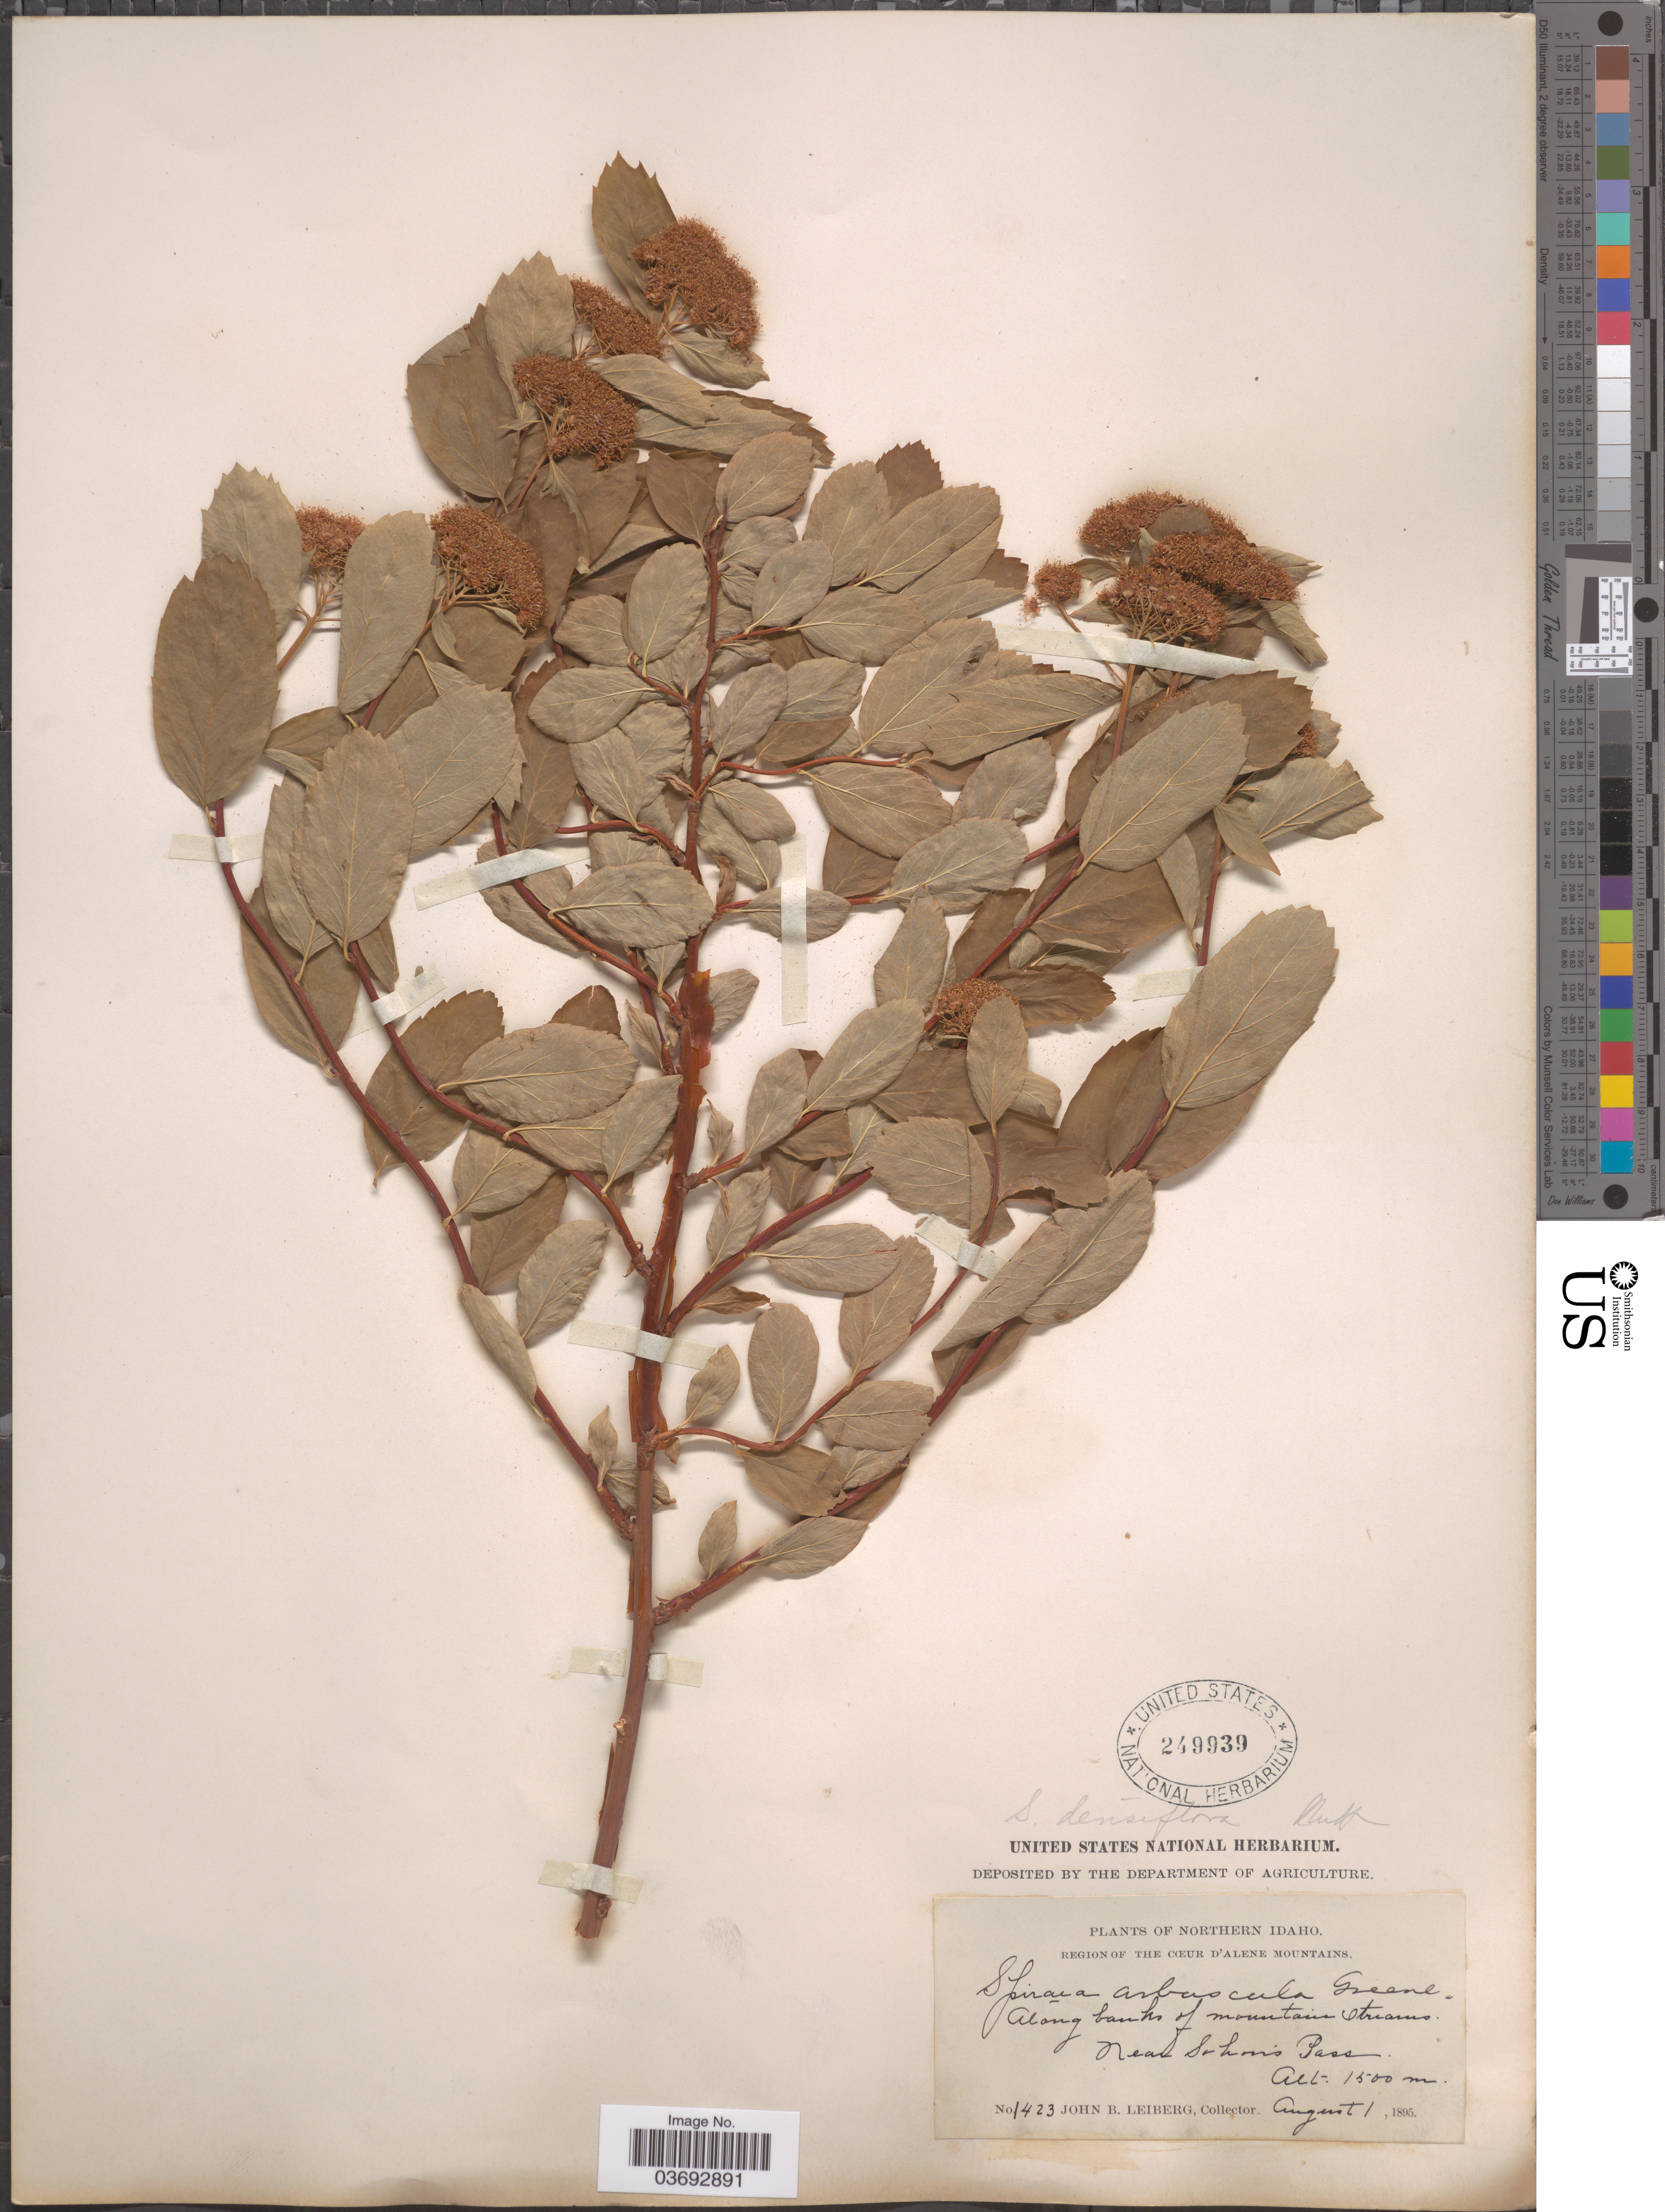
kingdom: Plantae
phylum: Tracheophyta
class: Magnoliopsida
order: Rosales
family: Rosaceae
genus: Spiraea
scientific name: Spiraea splendens var. splendens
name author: Baumann ex K. Koch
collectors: J. B. Leiberg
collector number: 1423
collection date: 1895-08-01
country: United States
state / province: Idaho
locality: Northern Idaho, Region of the Cœur d'Alene Mountains. Along banks of mountain streams, near Sohon's Pass.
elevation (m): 1500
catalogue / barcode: US 249939